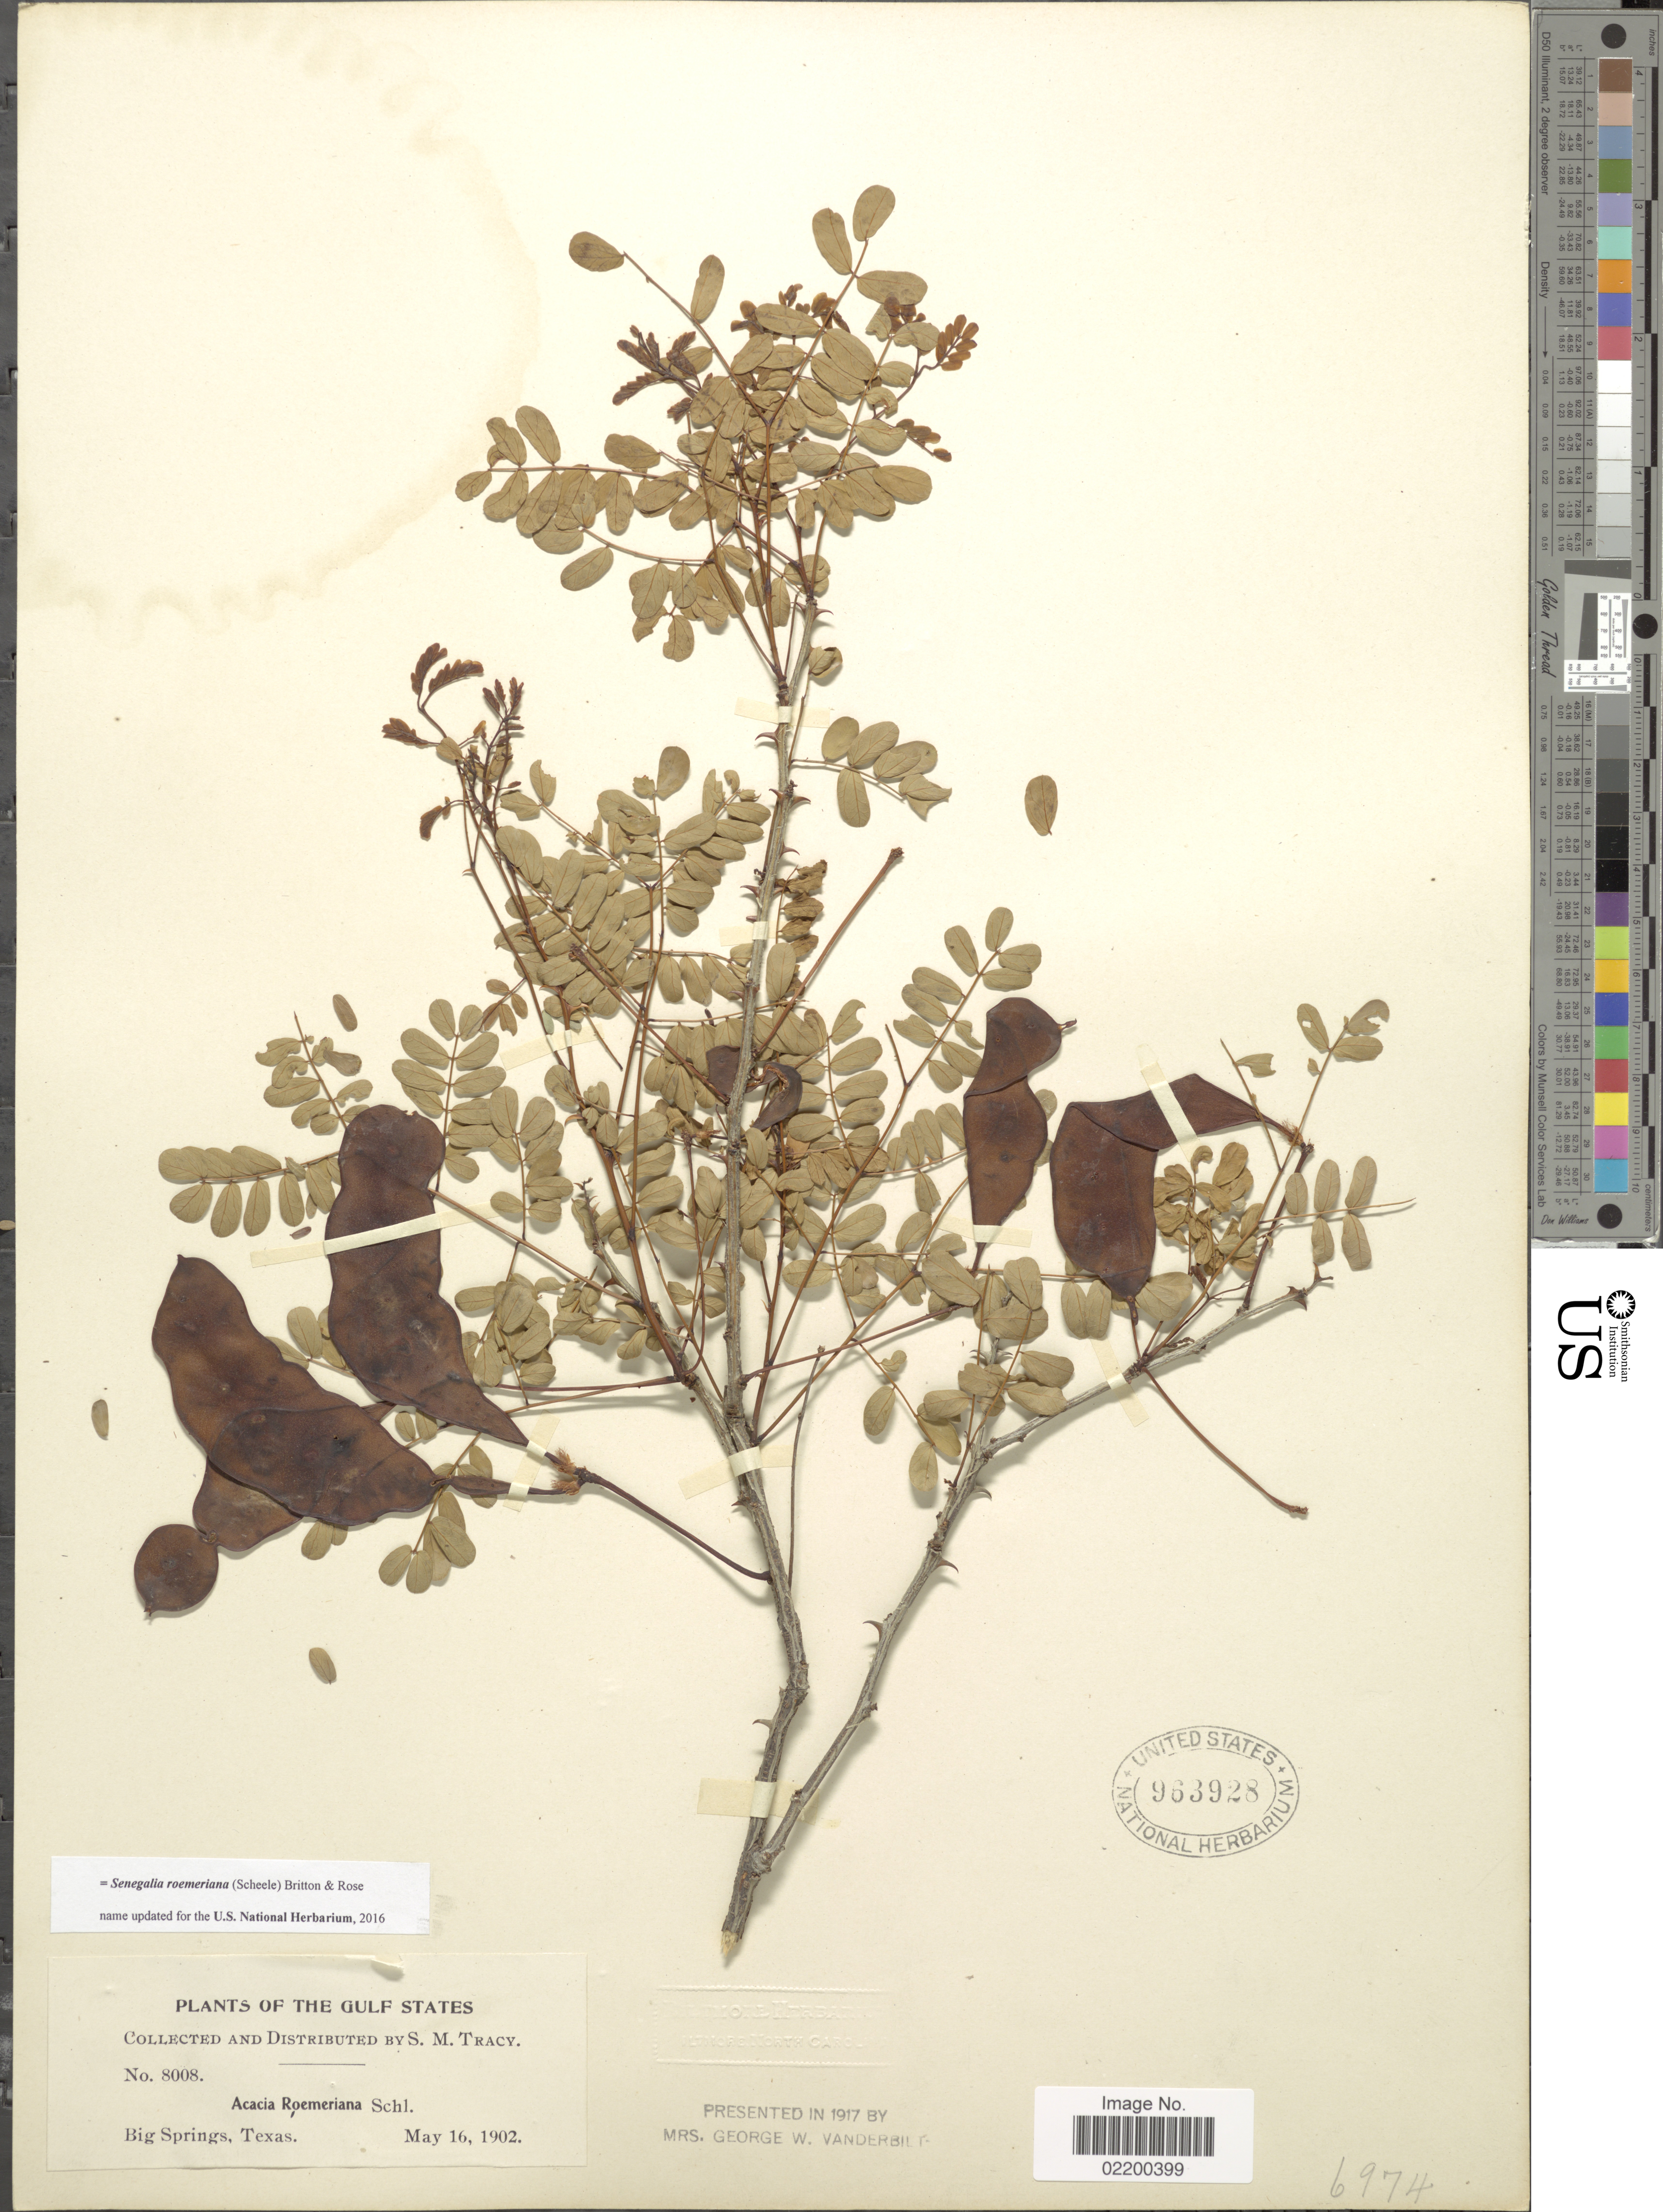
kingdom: Plantae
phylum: Tracheophyta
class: Magnoliopsida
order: Fabales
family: Fabaceae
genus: Senegalia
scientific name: Senegalia roemeriana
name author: (Scheele) Britton & Rose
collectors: S. M. Tracy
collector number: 8008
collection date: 1902-05-16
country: United States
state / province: Texas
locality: The Gulf States, Big Springs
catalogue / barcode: US 963928